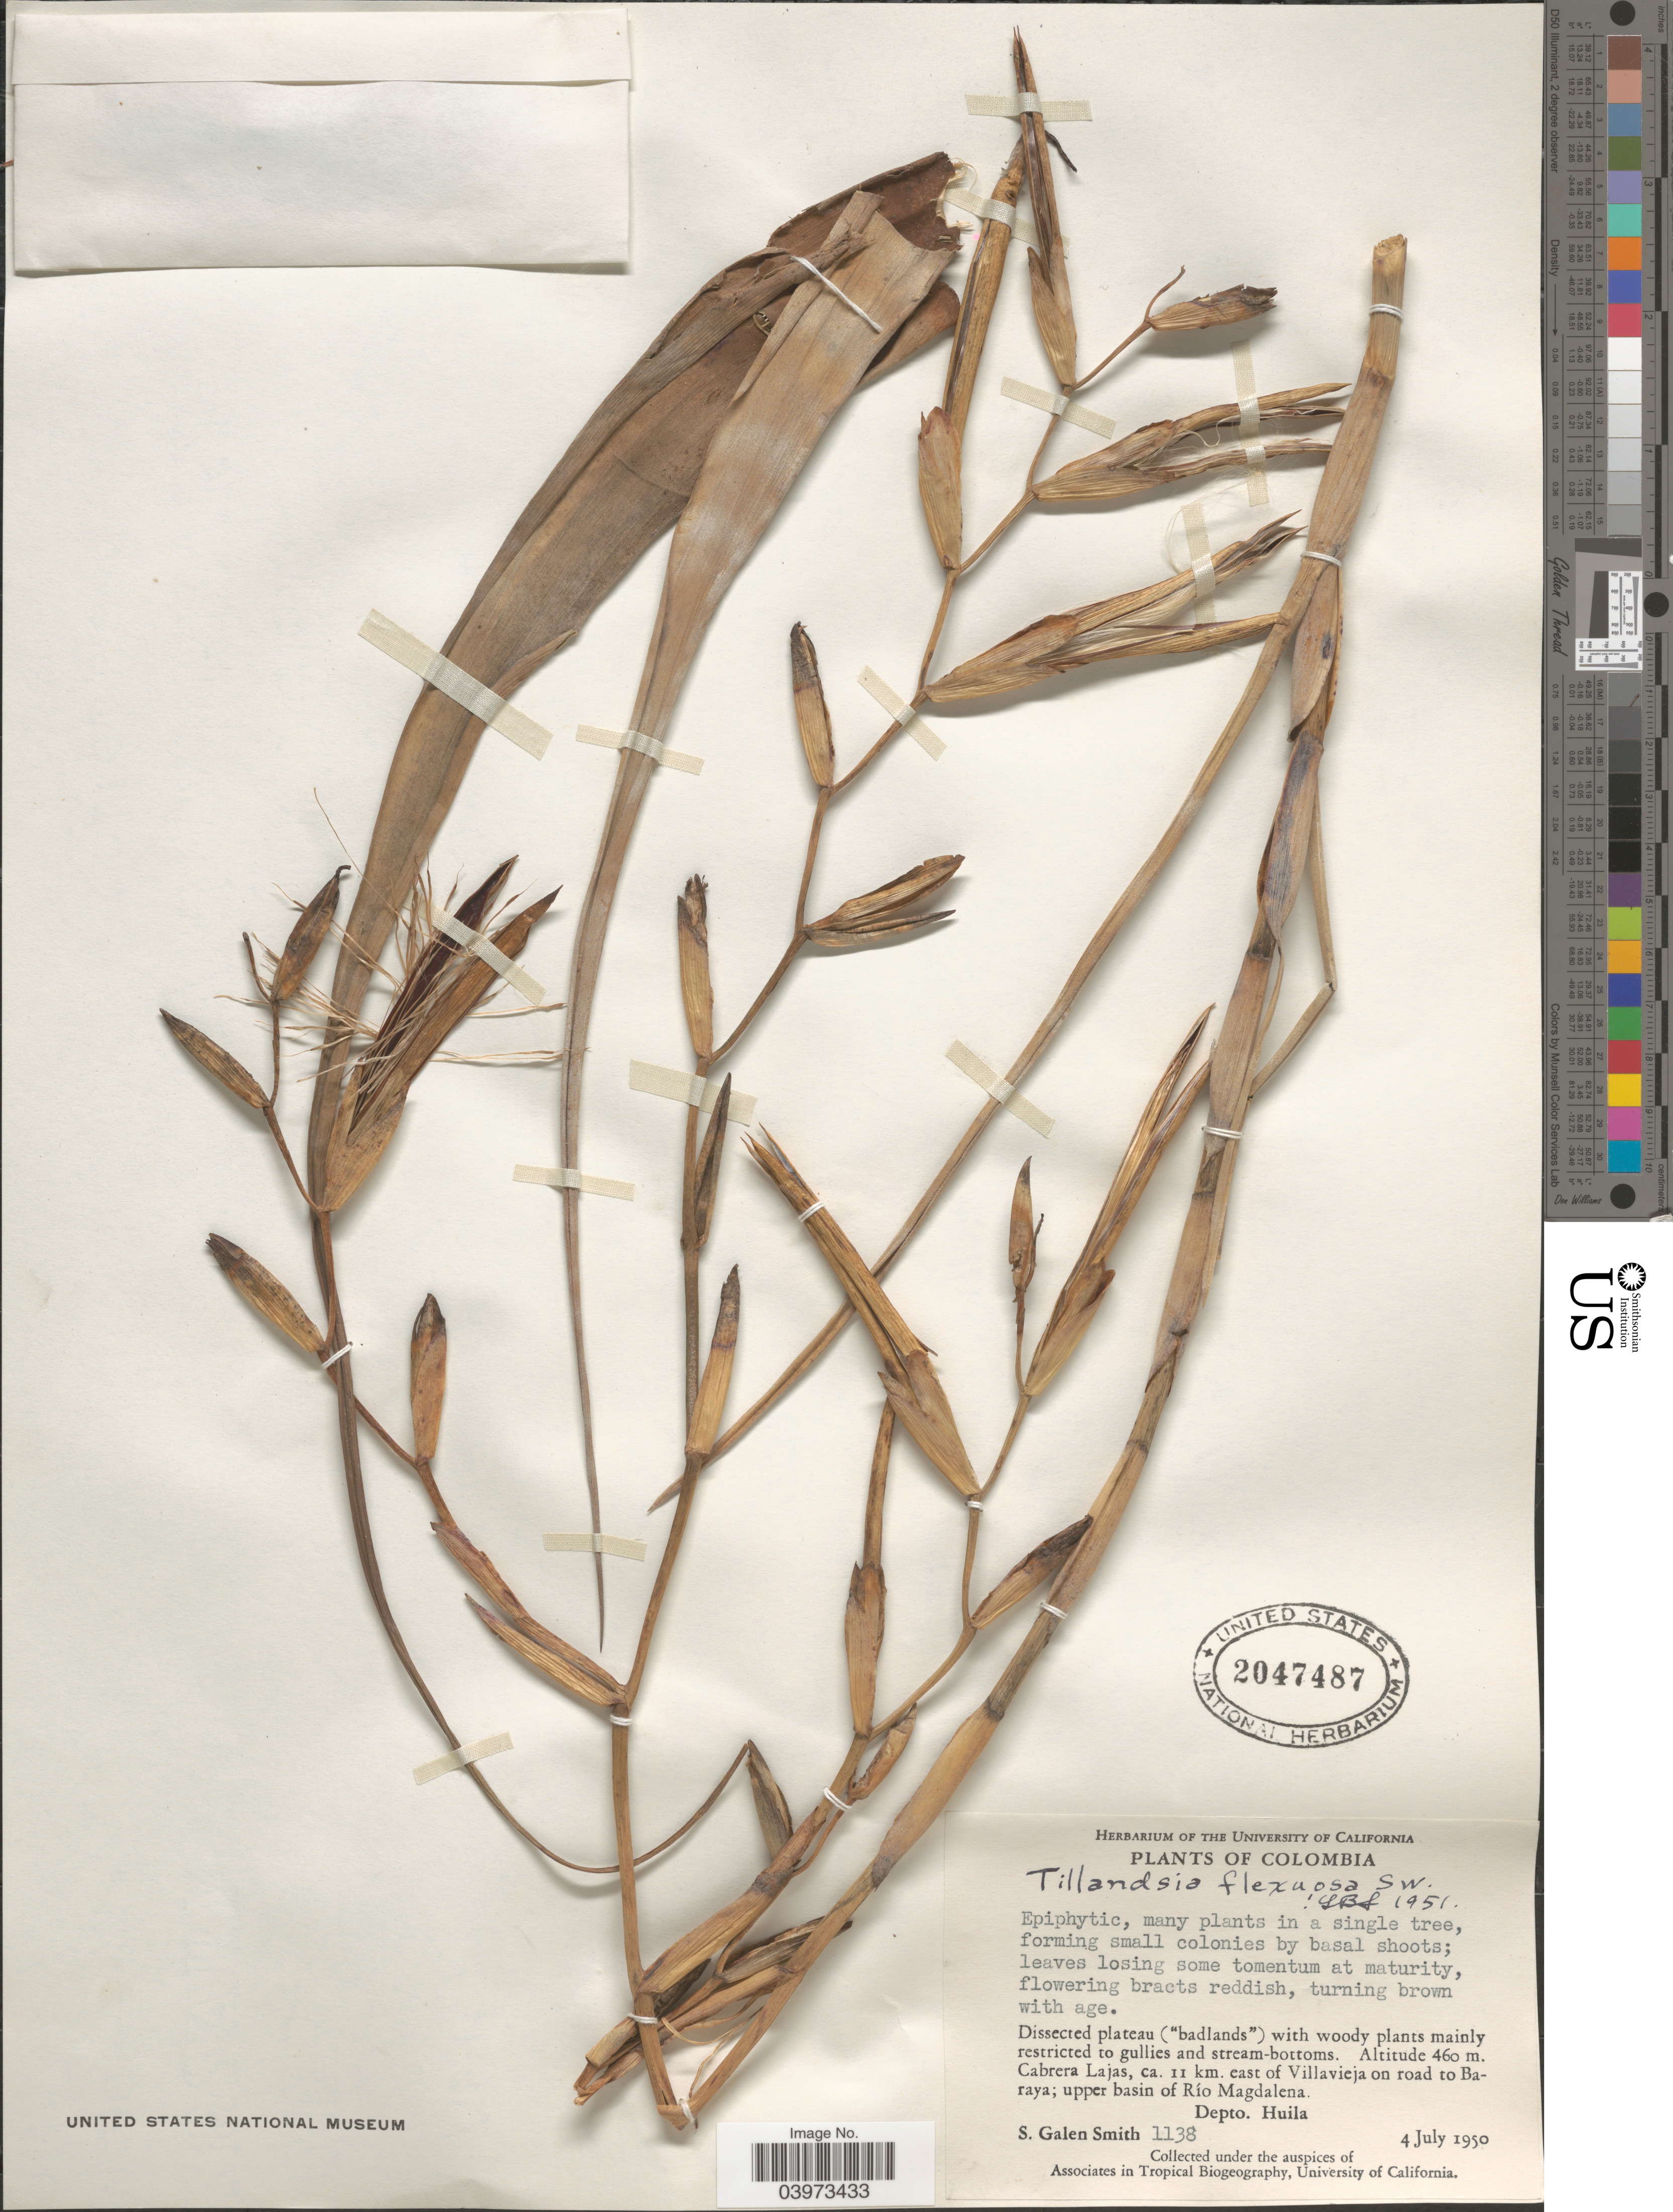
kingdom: Plantae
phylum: Tracheophyta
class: Liliopsida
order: Poales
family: Bromeliaceae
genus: Tillandsia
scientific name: Tillandsia flexuosa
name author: Sw.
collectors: S. G. Smith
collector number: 1138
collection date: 1950-07-04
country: Colombia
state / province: Huila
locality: Cabrera Lajas, ca. 11 km. east of Villavieja on road to Baraya; upper basin of Río Magdalena. Depto. Huila.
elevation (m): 460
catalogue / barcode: US 2047487